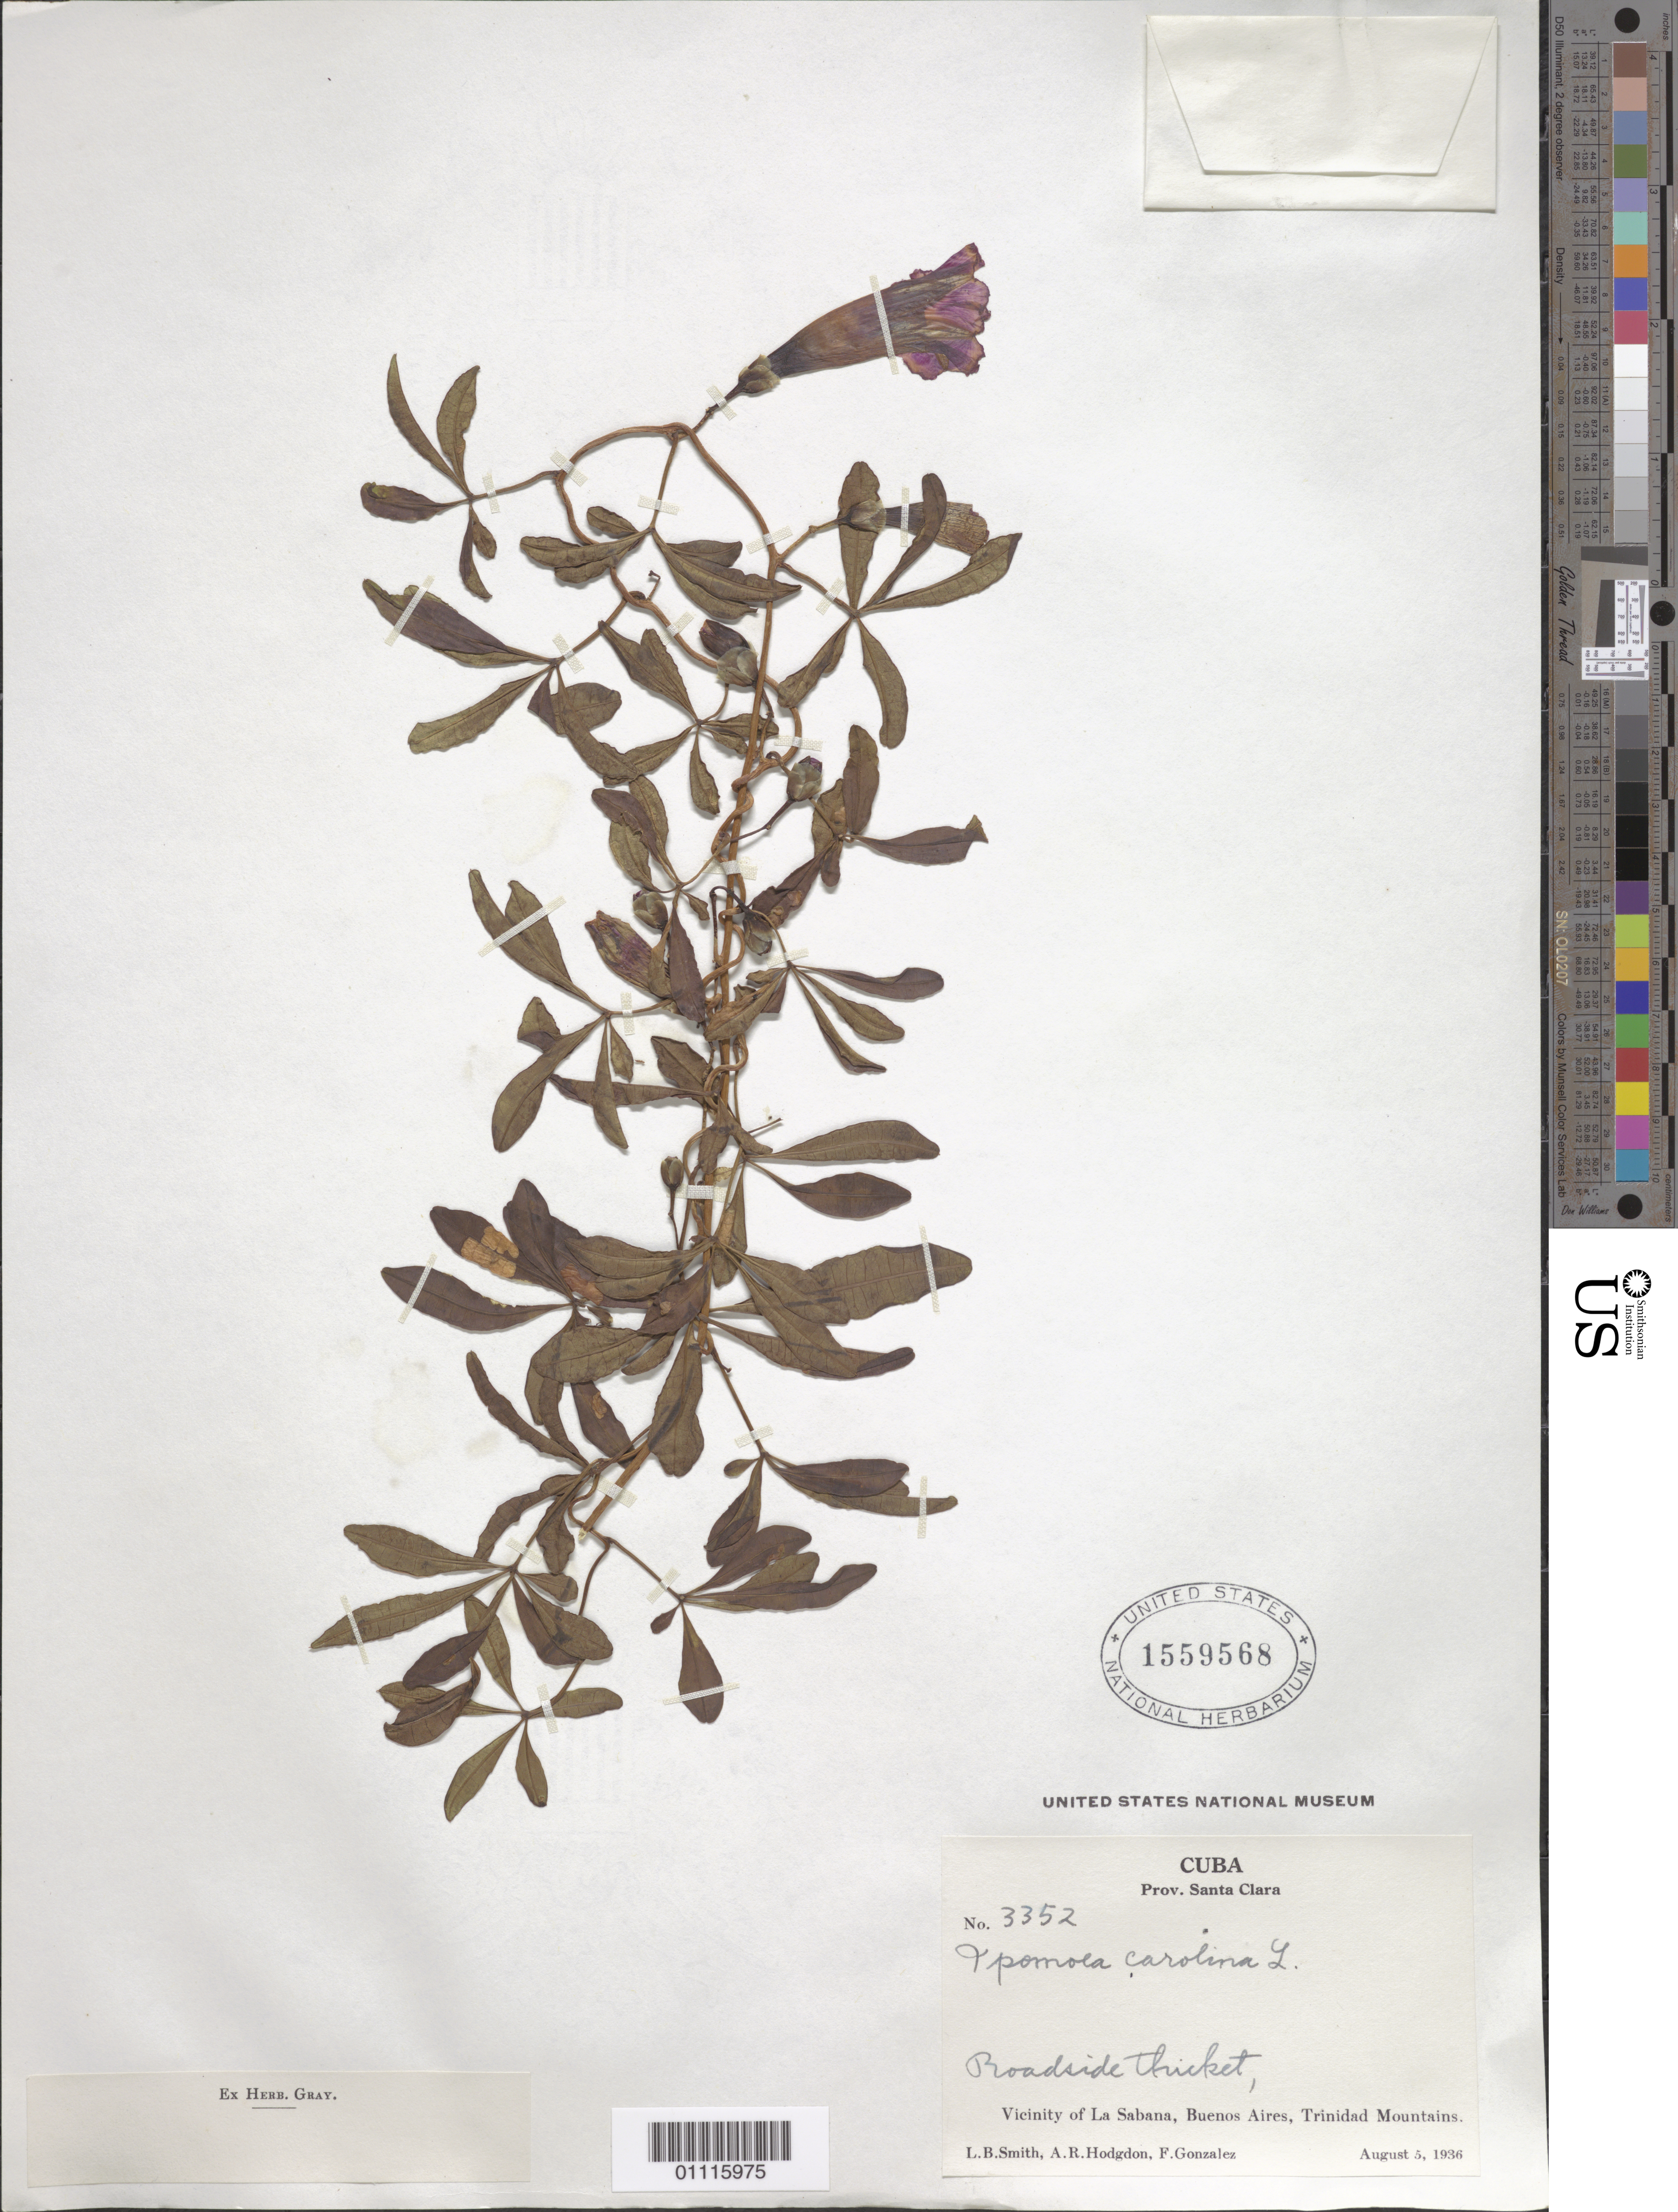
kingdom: Plantae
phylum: Tracheophyta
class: Magnoliopsida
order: Solanales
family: Convolvulaceae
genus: Ipomoea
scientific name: Ipomoea carolina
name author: L.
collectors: L. Smith, A. R. Hodgdon & F. Gonzalez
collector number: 3352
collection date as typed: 05 Aug 1936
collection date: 1936-08-05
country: Cuba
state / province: Sancti Spiritus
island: Cuba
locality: Vicinity of La Sabana, Buenos Aires, Trinidad Mountains Roadside thicket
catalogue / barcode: US 1559568